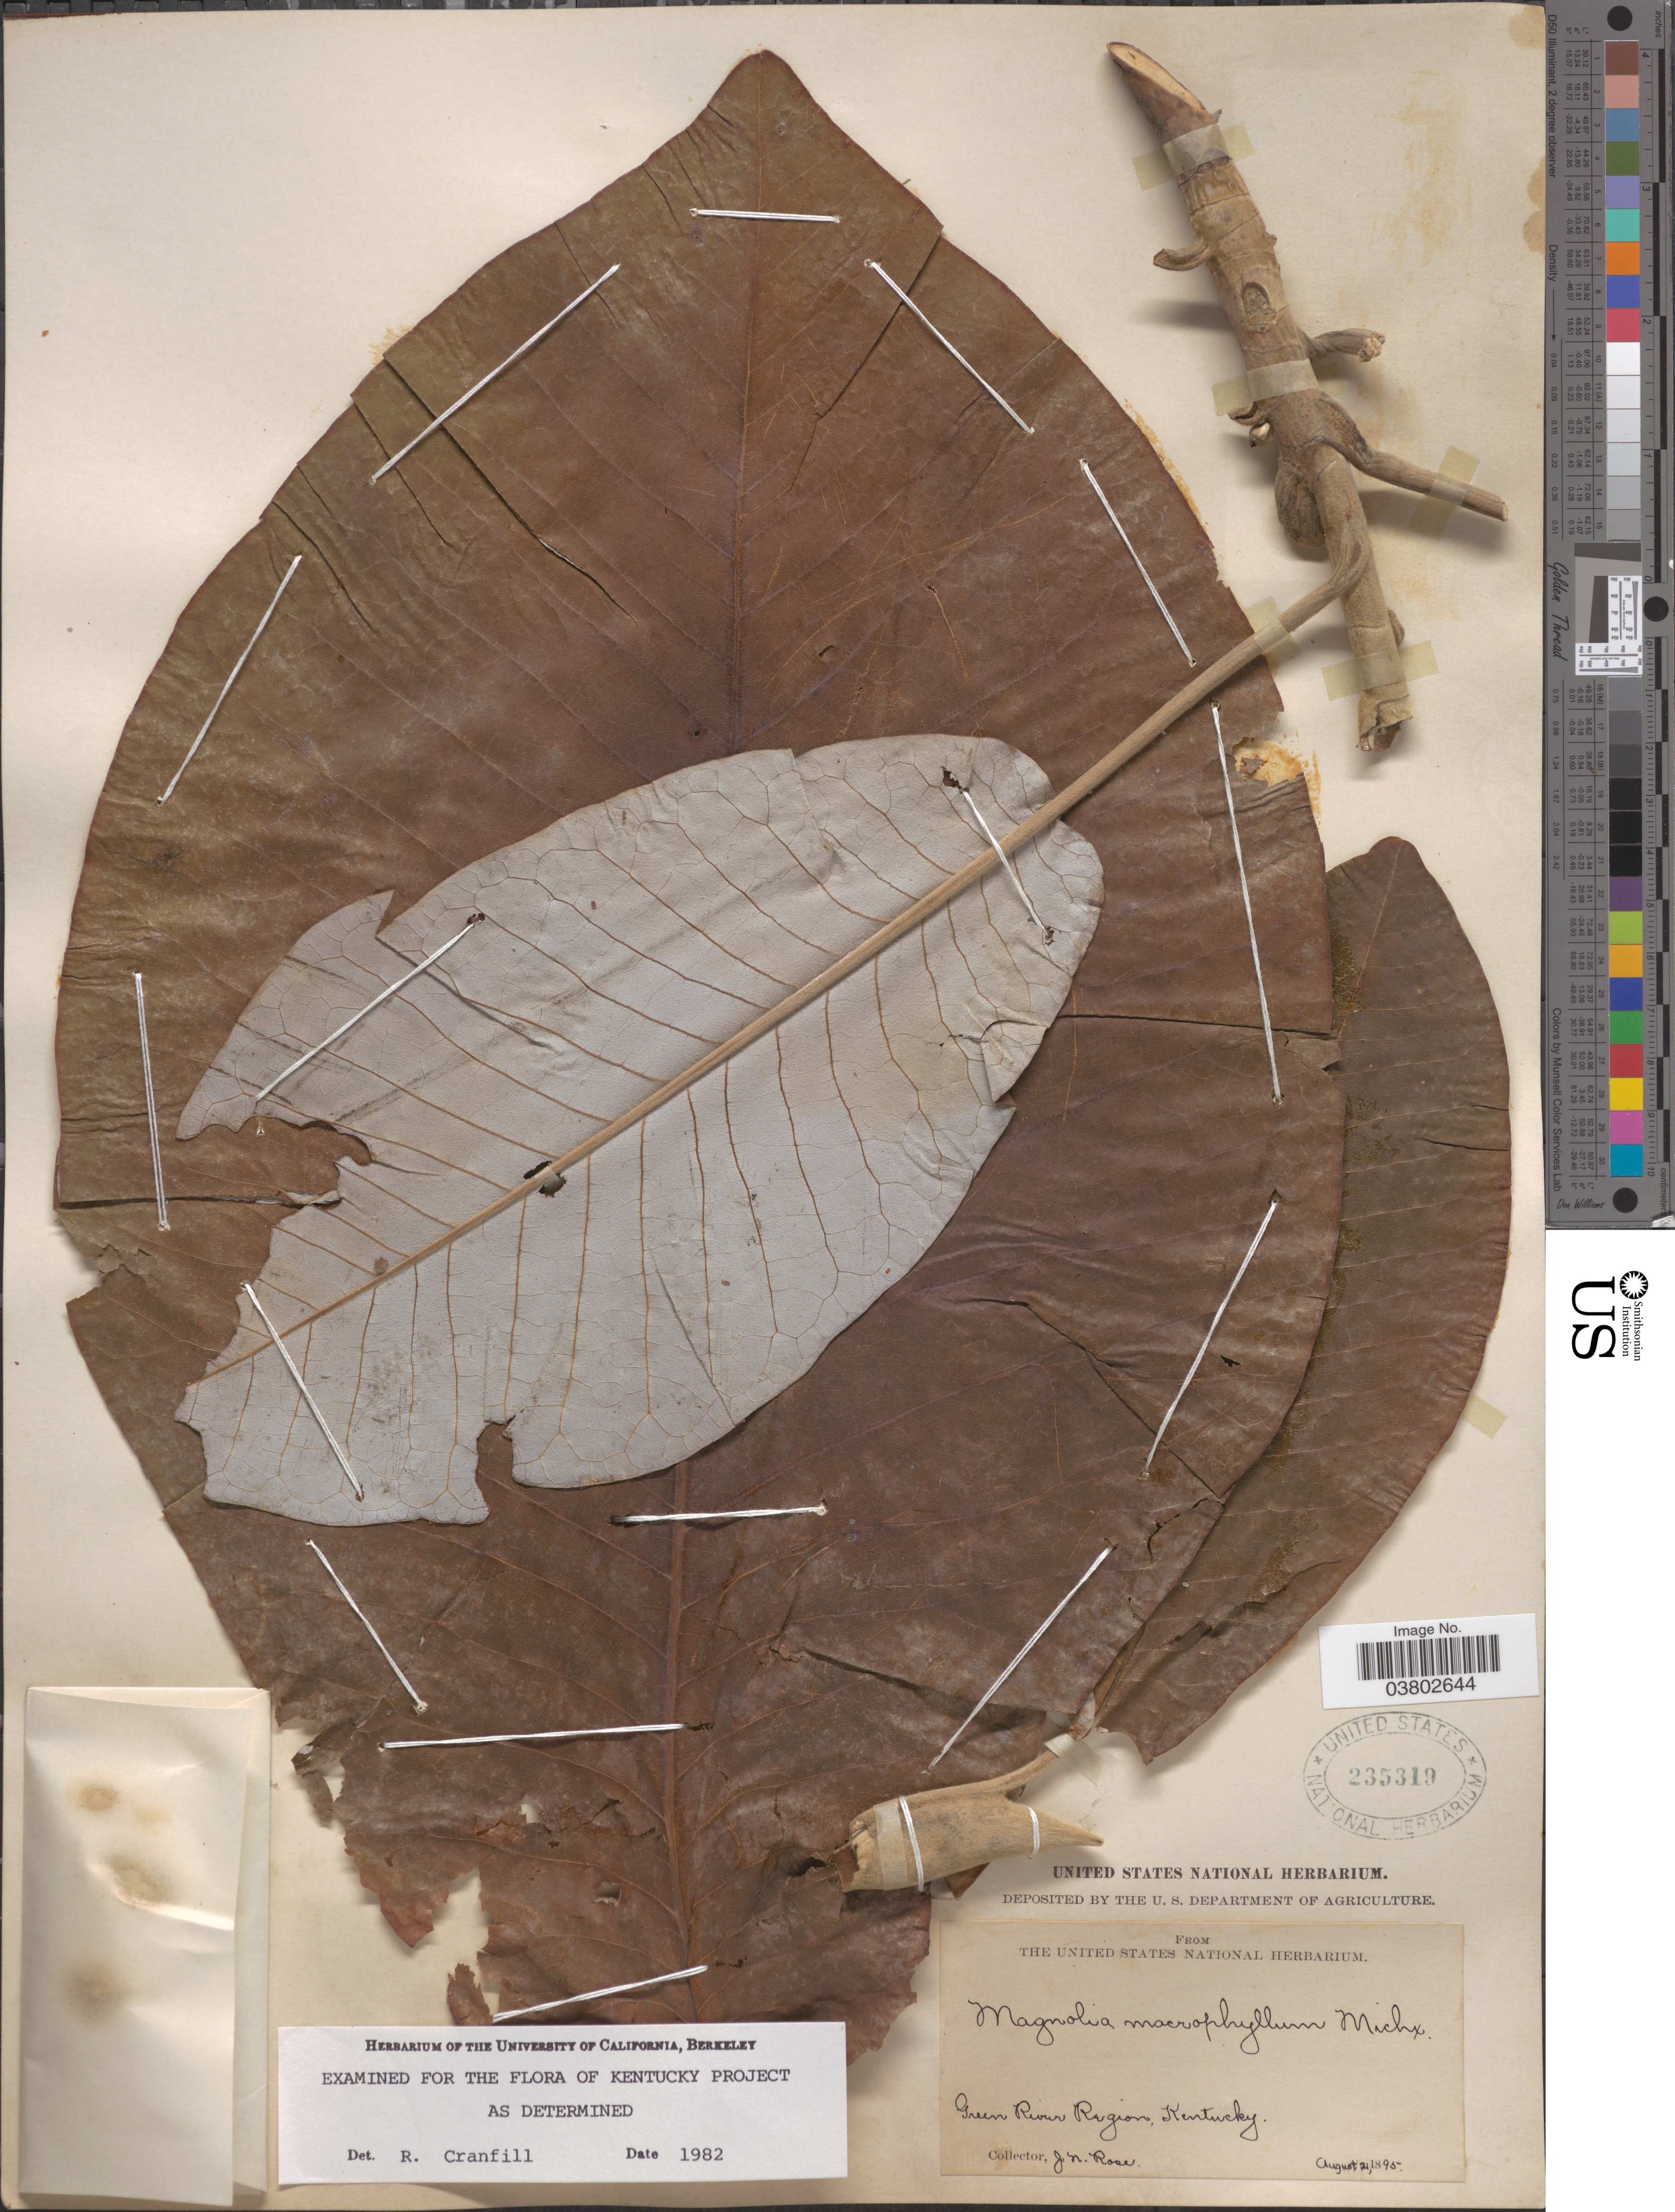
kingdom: Plantae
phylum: Tracheophyta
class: Magnoliopsida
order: Magnoliales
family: Magnoliaceae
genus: Magnolia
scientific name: Magnolia macrophylla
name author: Michx.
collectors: J. N. Rose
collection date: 1895-08-21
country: United States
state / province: Kentucky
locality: Green River Region.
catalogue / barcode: US 235319